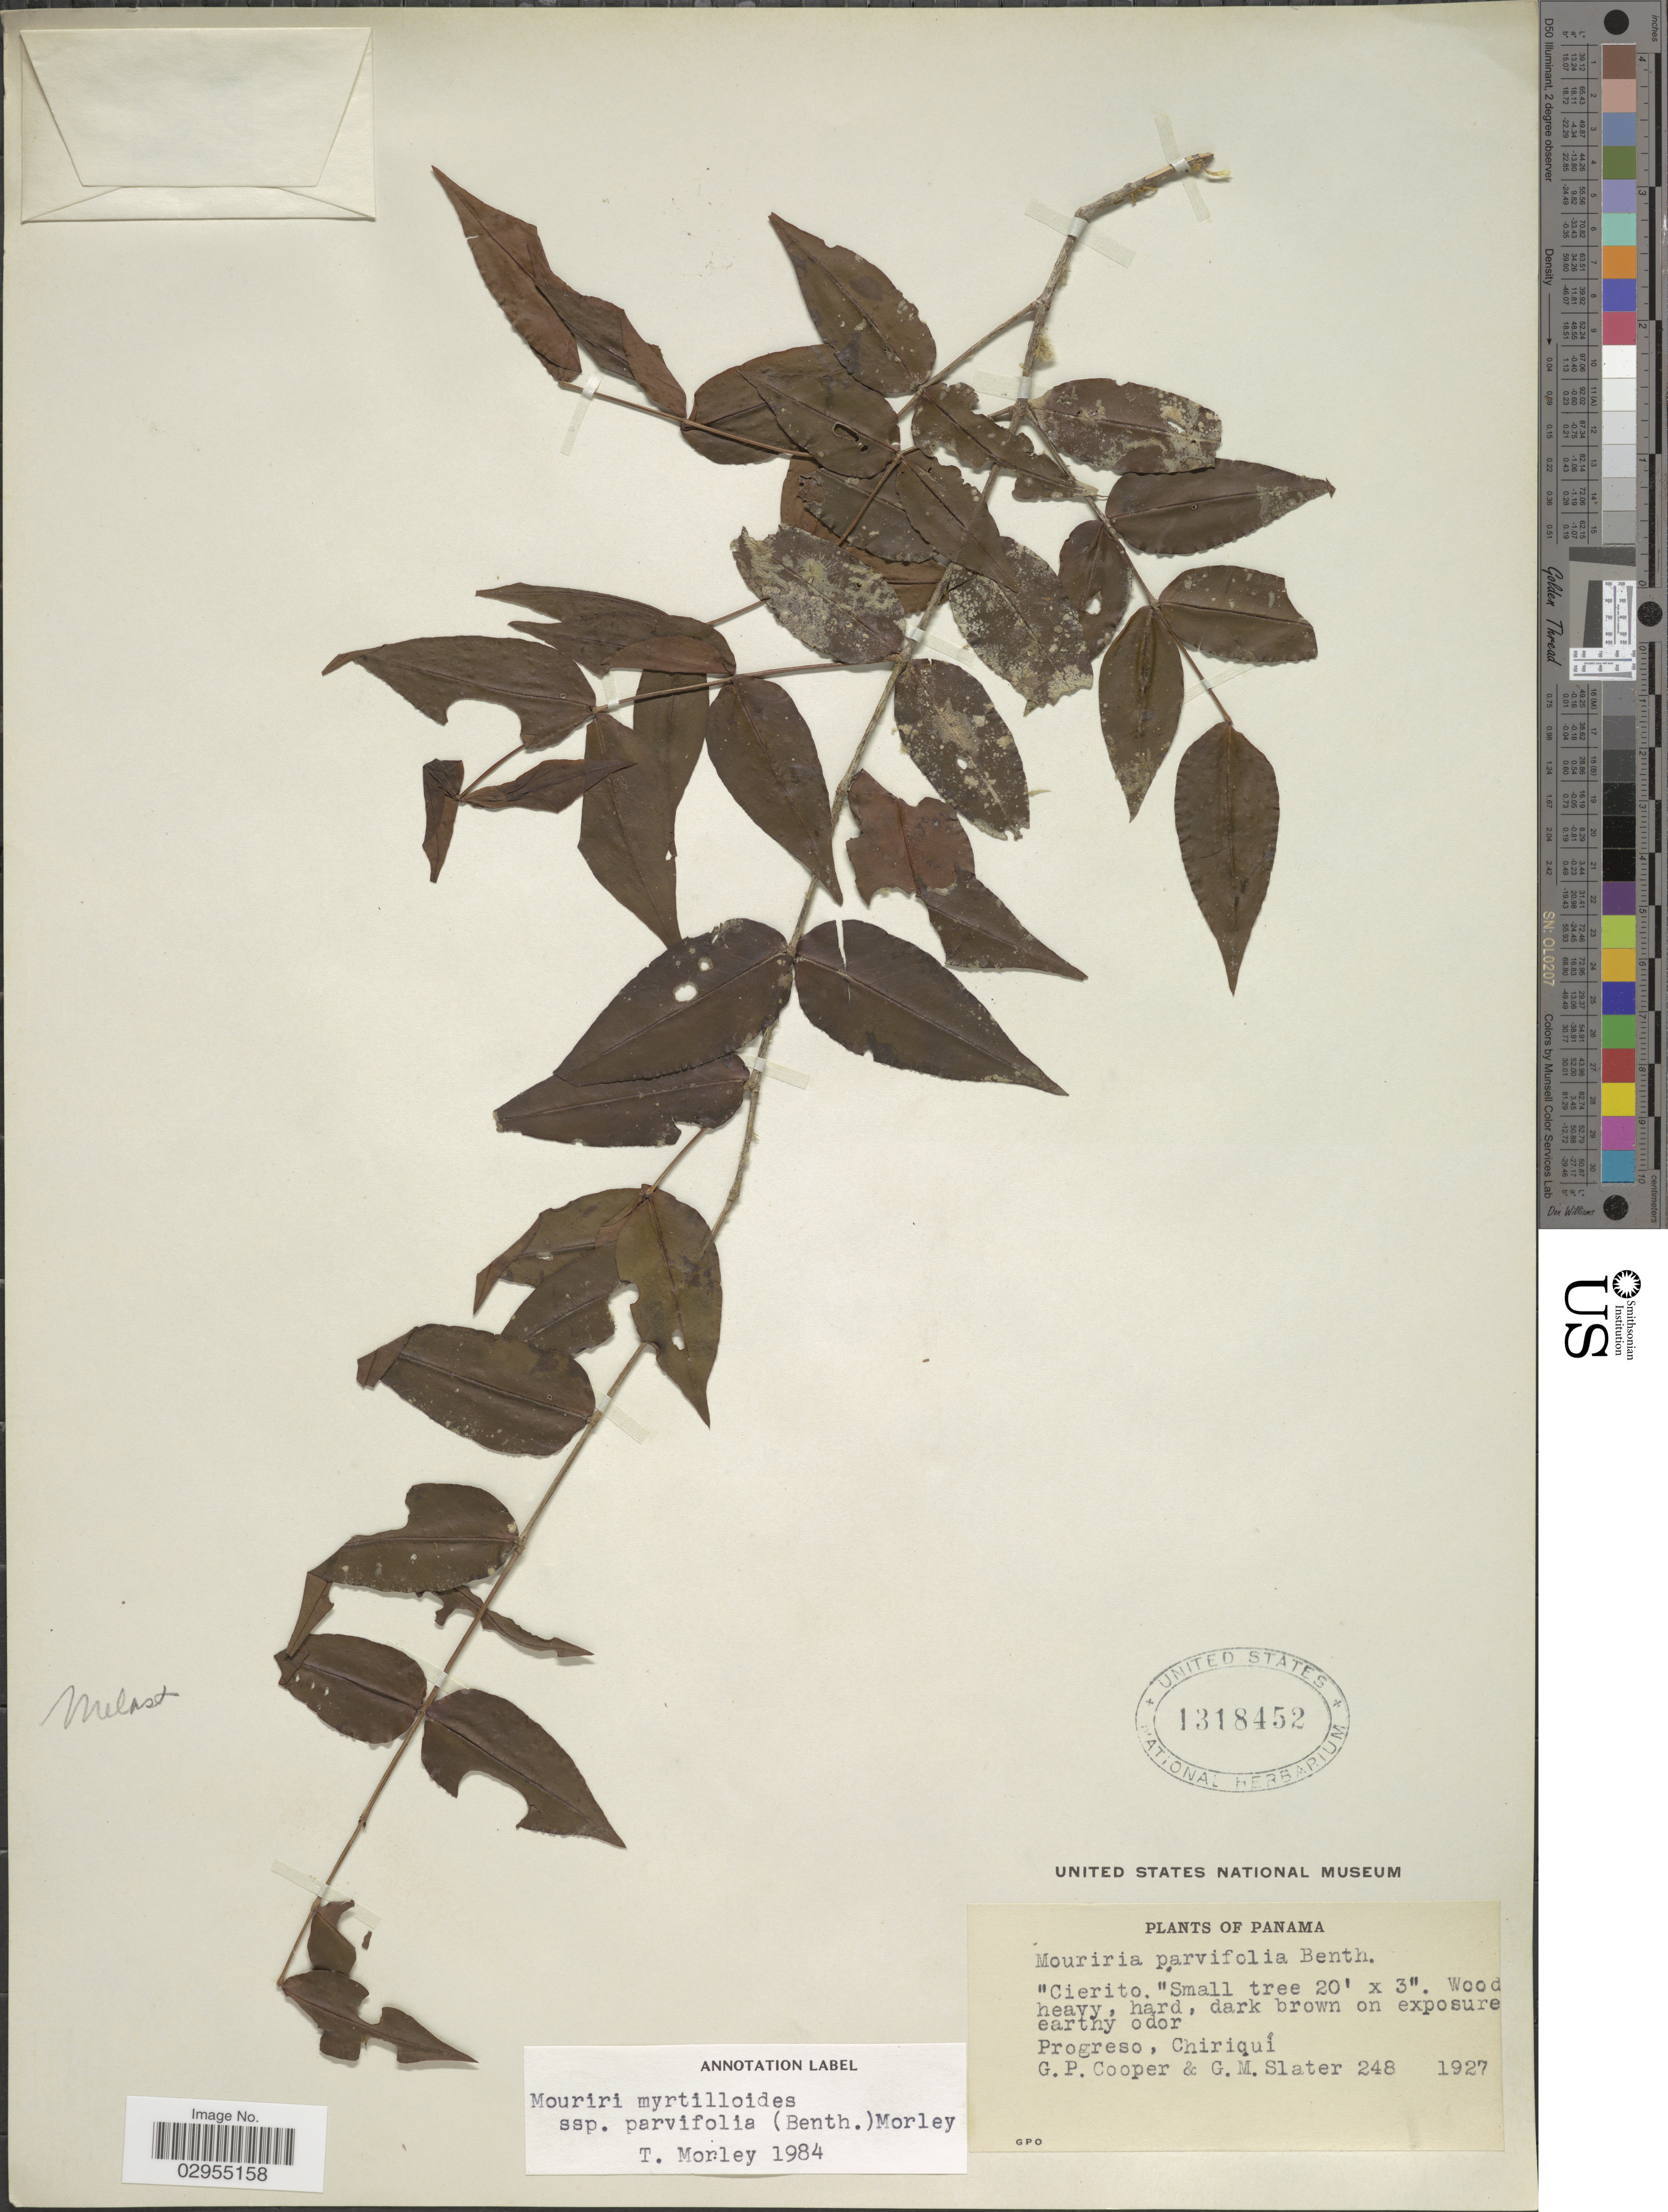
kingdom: Plantae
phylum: Tracheophyta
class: Magnoliopsida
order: Myrtales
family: Melastomataceae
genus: Mouriri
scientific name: Mouriri parvifolia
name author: Benth.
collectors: G. Cooper & G. Slater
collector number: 248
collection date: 1927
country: Panama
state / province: Chiriqui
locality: Progreso.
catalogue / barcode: US 1318452